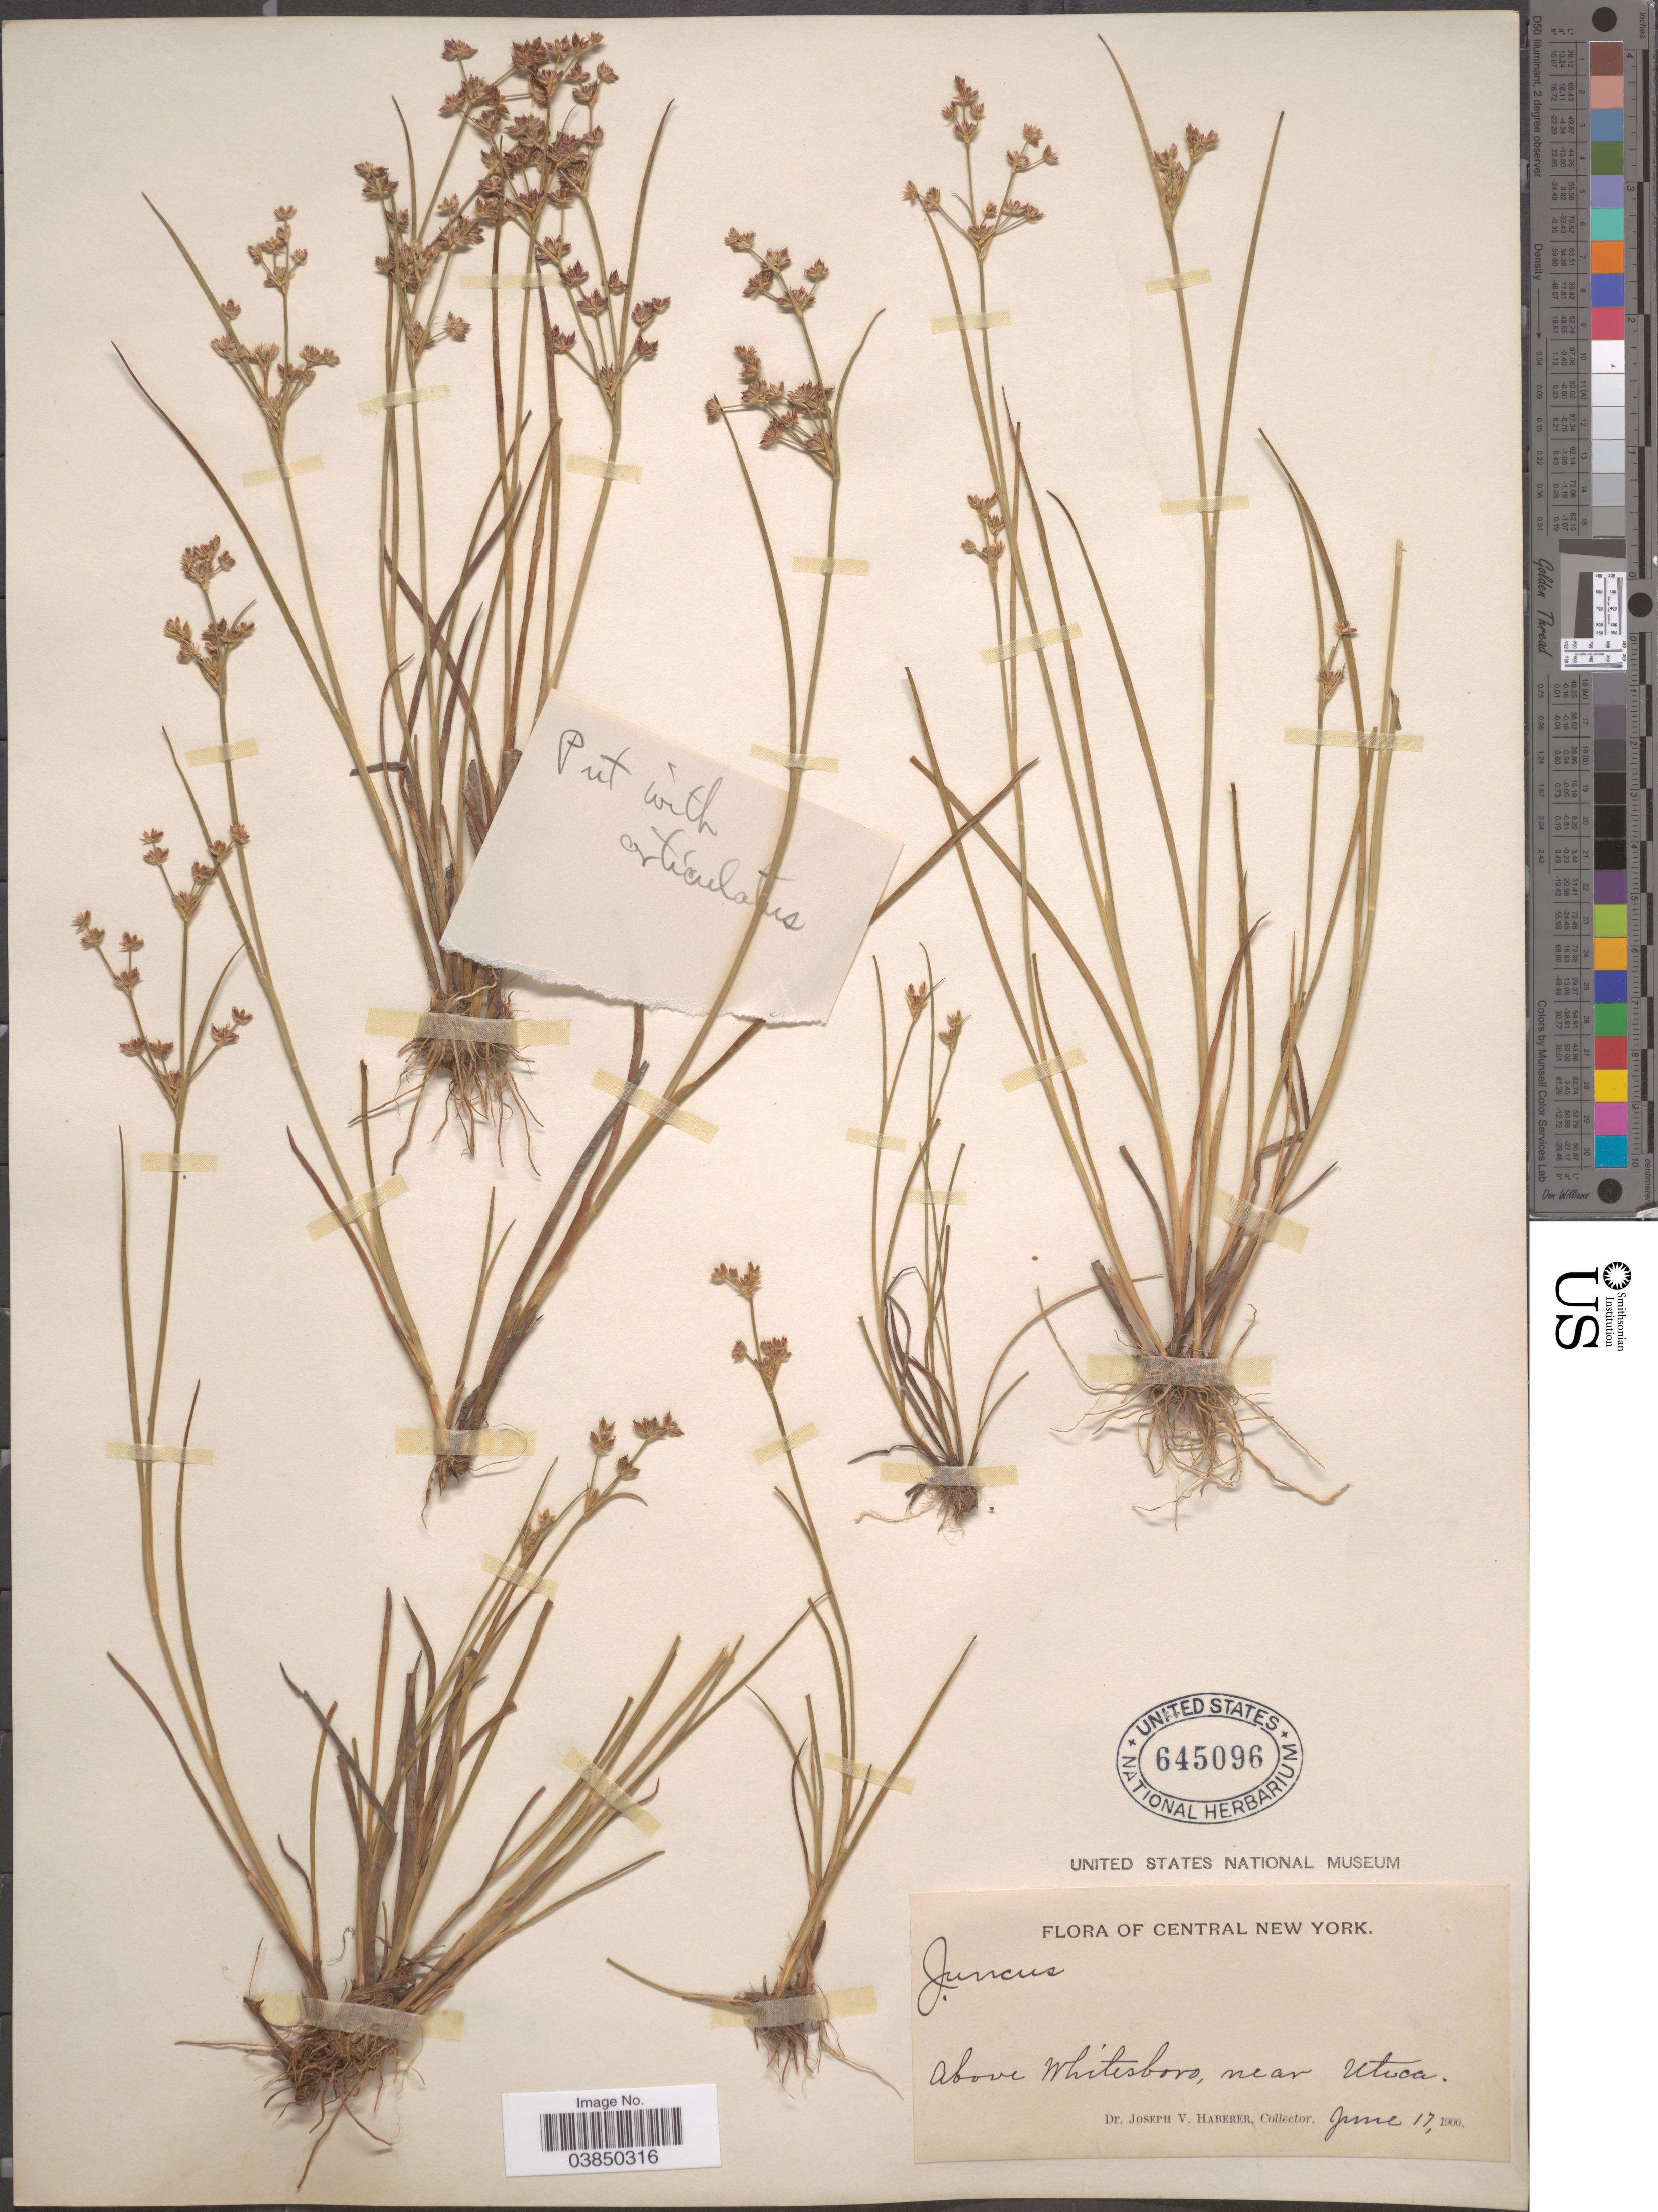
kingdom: Plantae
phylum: Tracheophyta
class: Liliopsida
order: Poales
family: Juncaceae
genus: Juncus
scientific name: Juncus articulatus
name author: L.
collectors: J. V. Haberer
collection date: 1900-06-17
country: United States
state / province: New York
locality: Central New York. Above Whitesboro, near Utica.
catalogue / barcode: US 645096